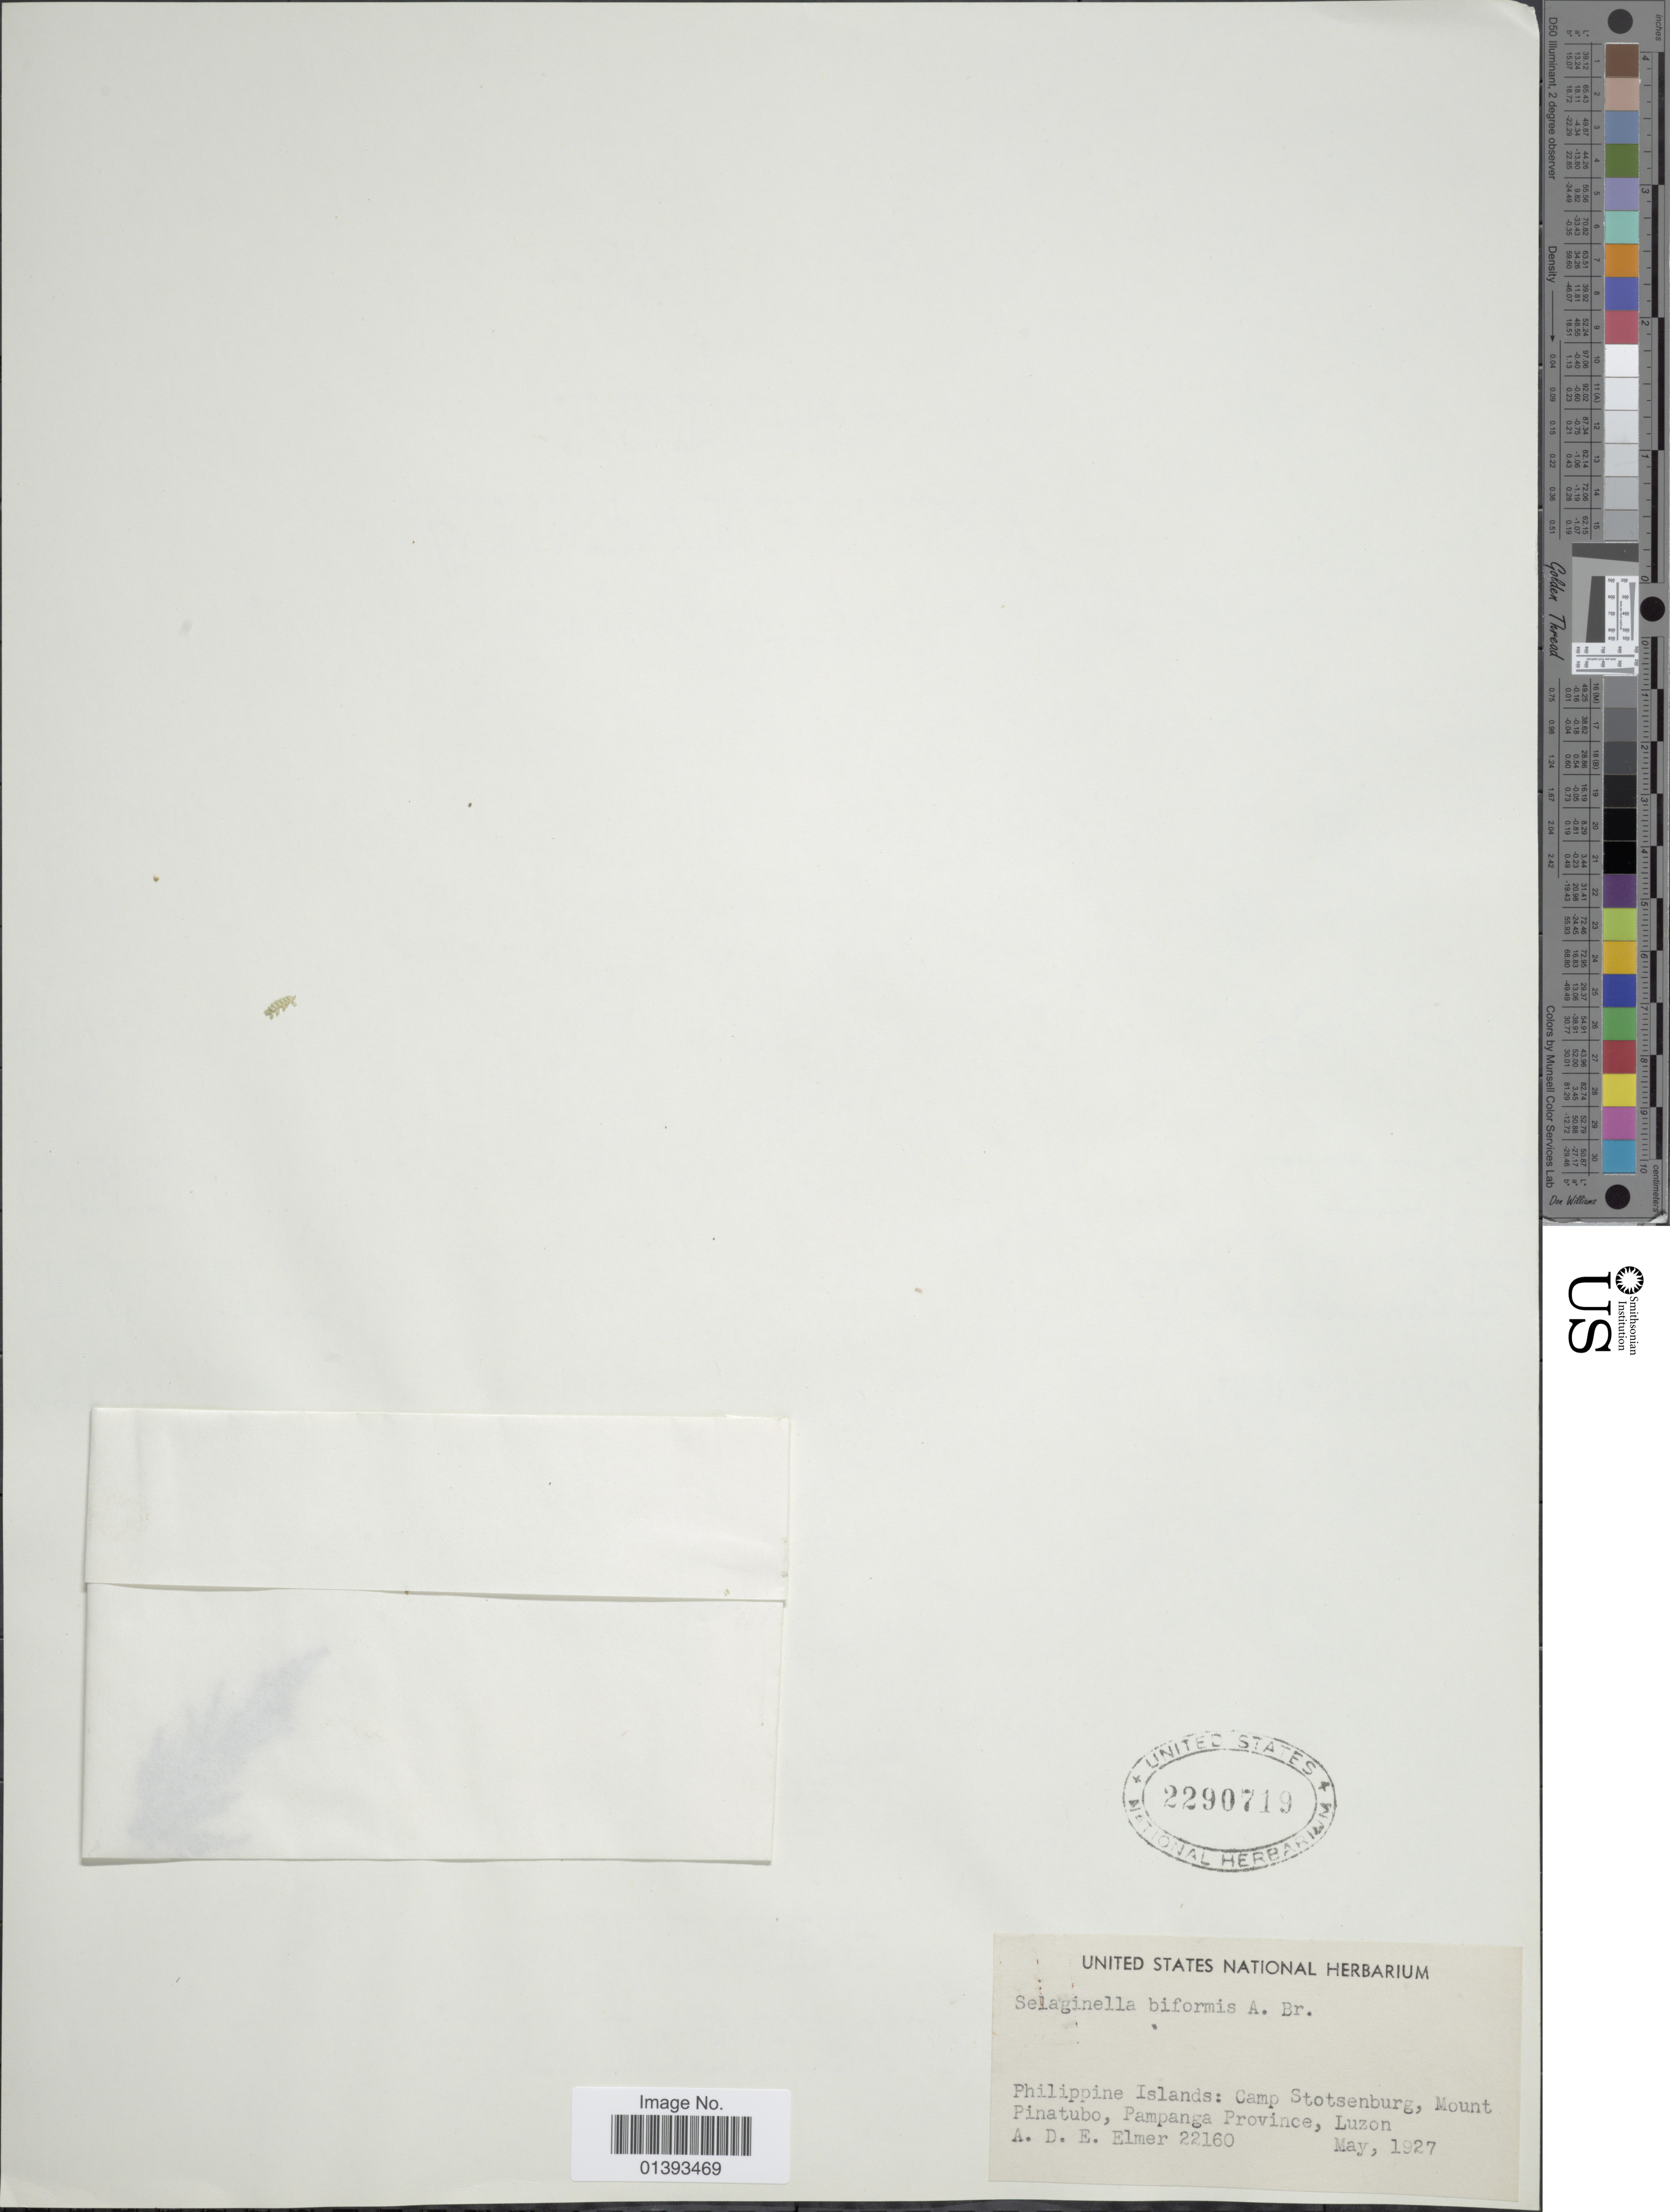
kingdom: Plantae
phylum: Tracheophyta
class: Lycopodiopsida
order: Selaginellales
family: Selaginellaceae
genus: Selaginella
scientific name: Selaginella biformis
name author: A. Braun ex Kuhn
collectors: A. D. E. Elmer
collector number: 22160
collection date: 1927-05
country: Philippines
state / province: Central Luzon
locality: Philippines Islands: Camp Stotsenburg, Mount Pinatubo, Pampanga Province, Luzon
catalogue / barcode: US 2290719